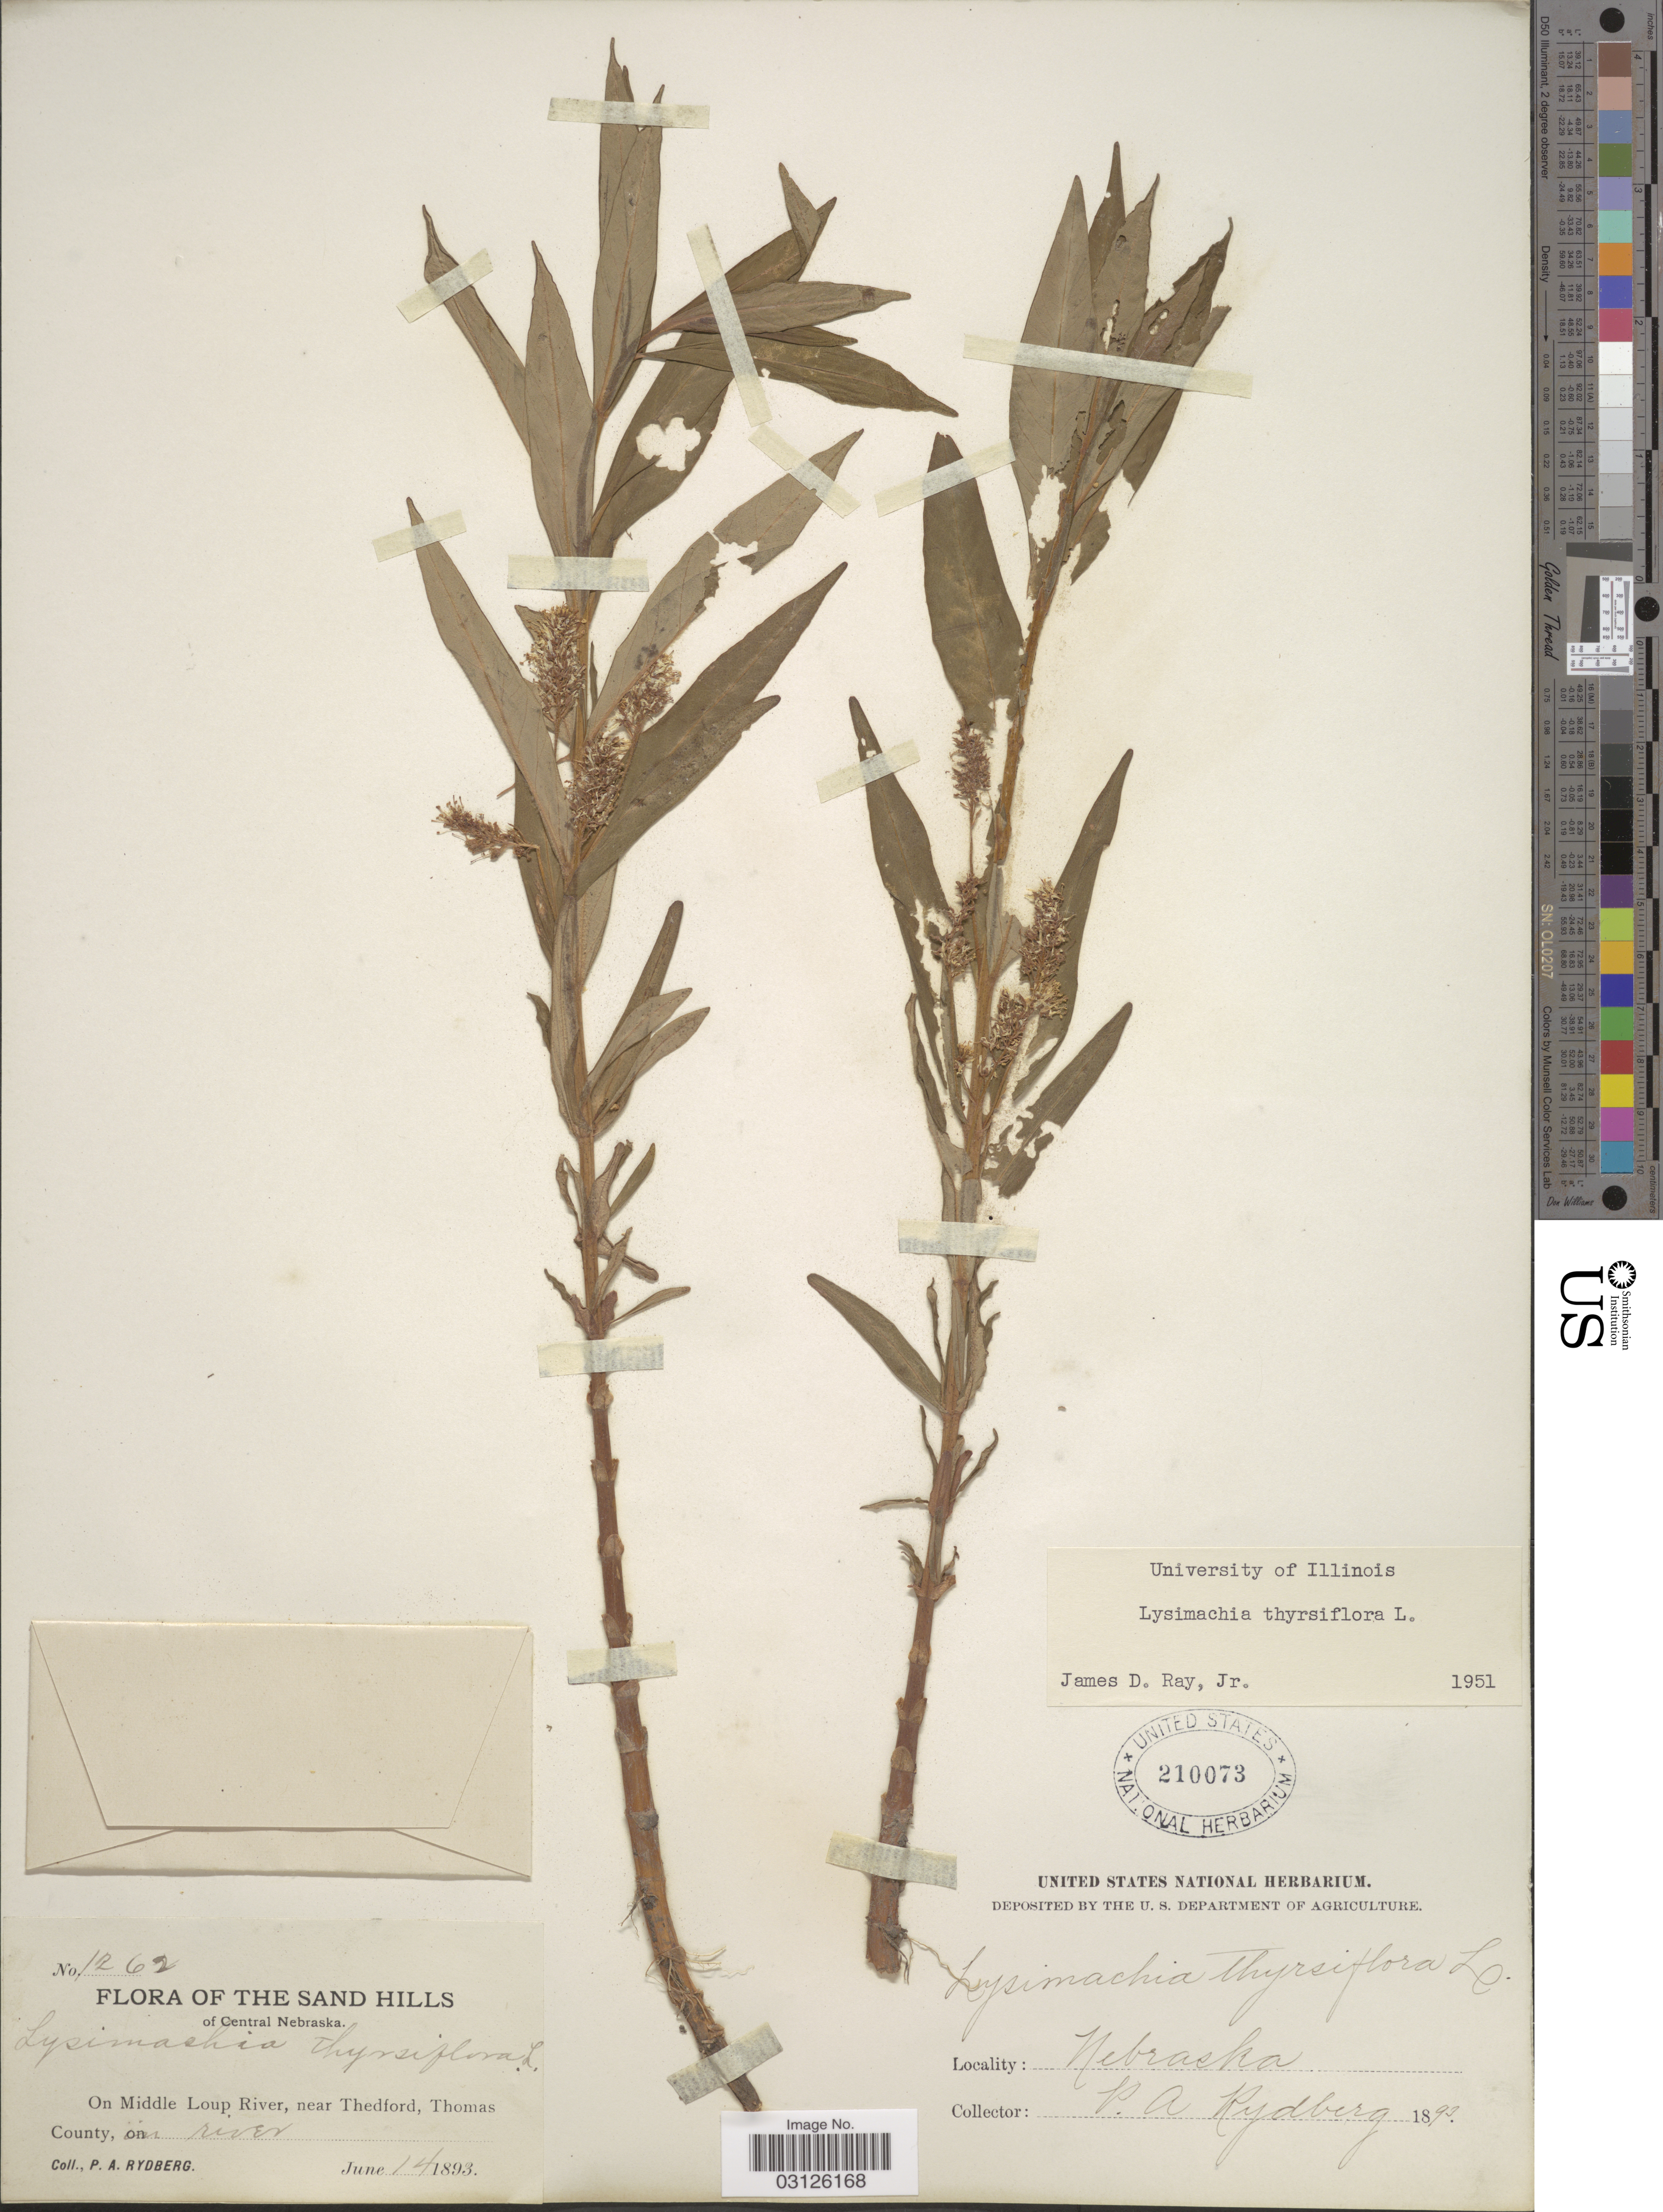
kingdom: Plantae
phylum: Tracheophyta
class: Magnoliopsida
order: Ericales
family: Primulaceae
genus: Lysimachia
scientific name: Lysimachia thyrsiflora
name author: L.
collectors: P. A. Rydberg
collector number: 1262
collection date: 1893-06-24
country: United States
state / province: Nebraska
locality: Sand Hills of Central Nebraska. On Middle Loup River, near Thedford, Thomas County, in river.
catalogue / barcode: US 210073